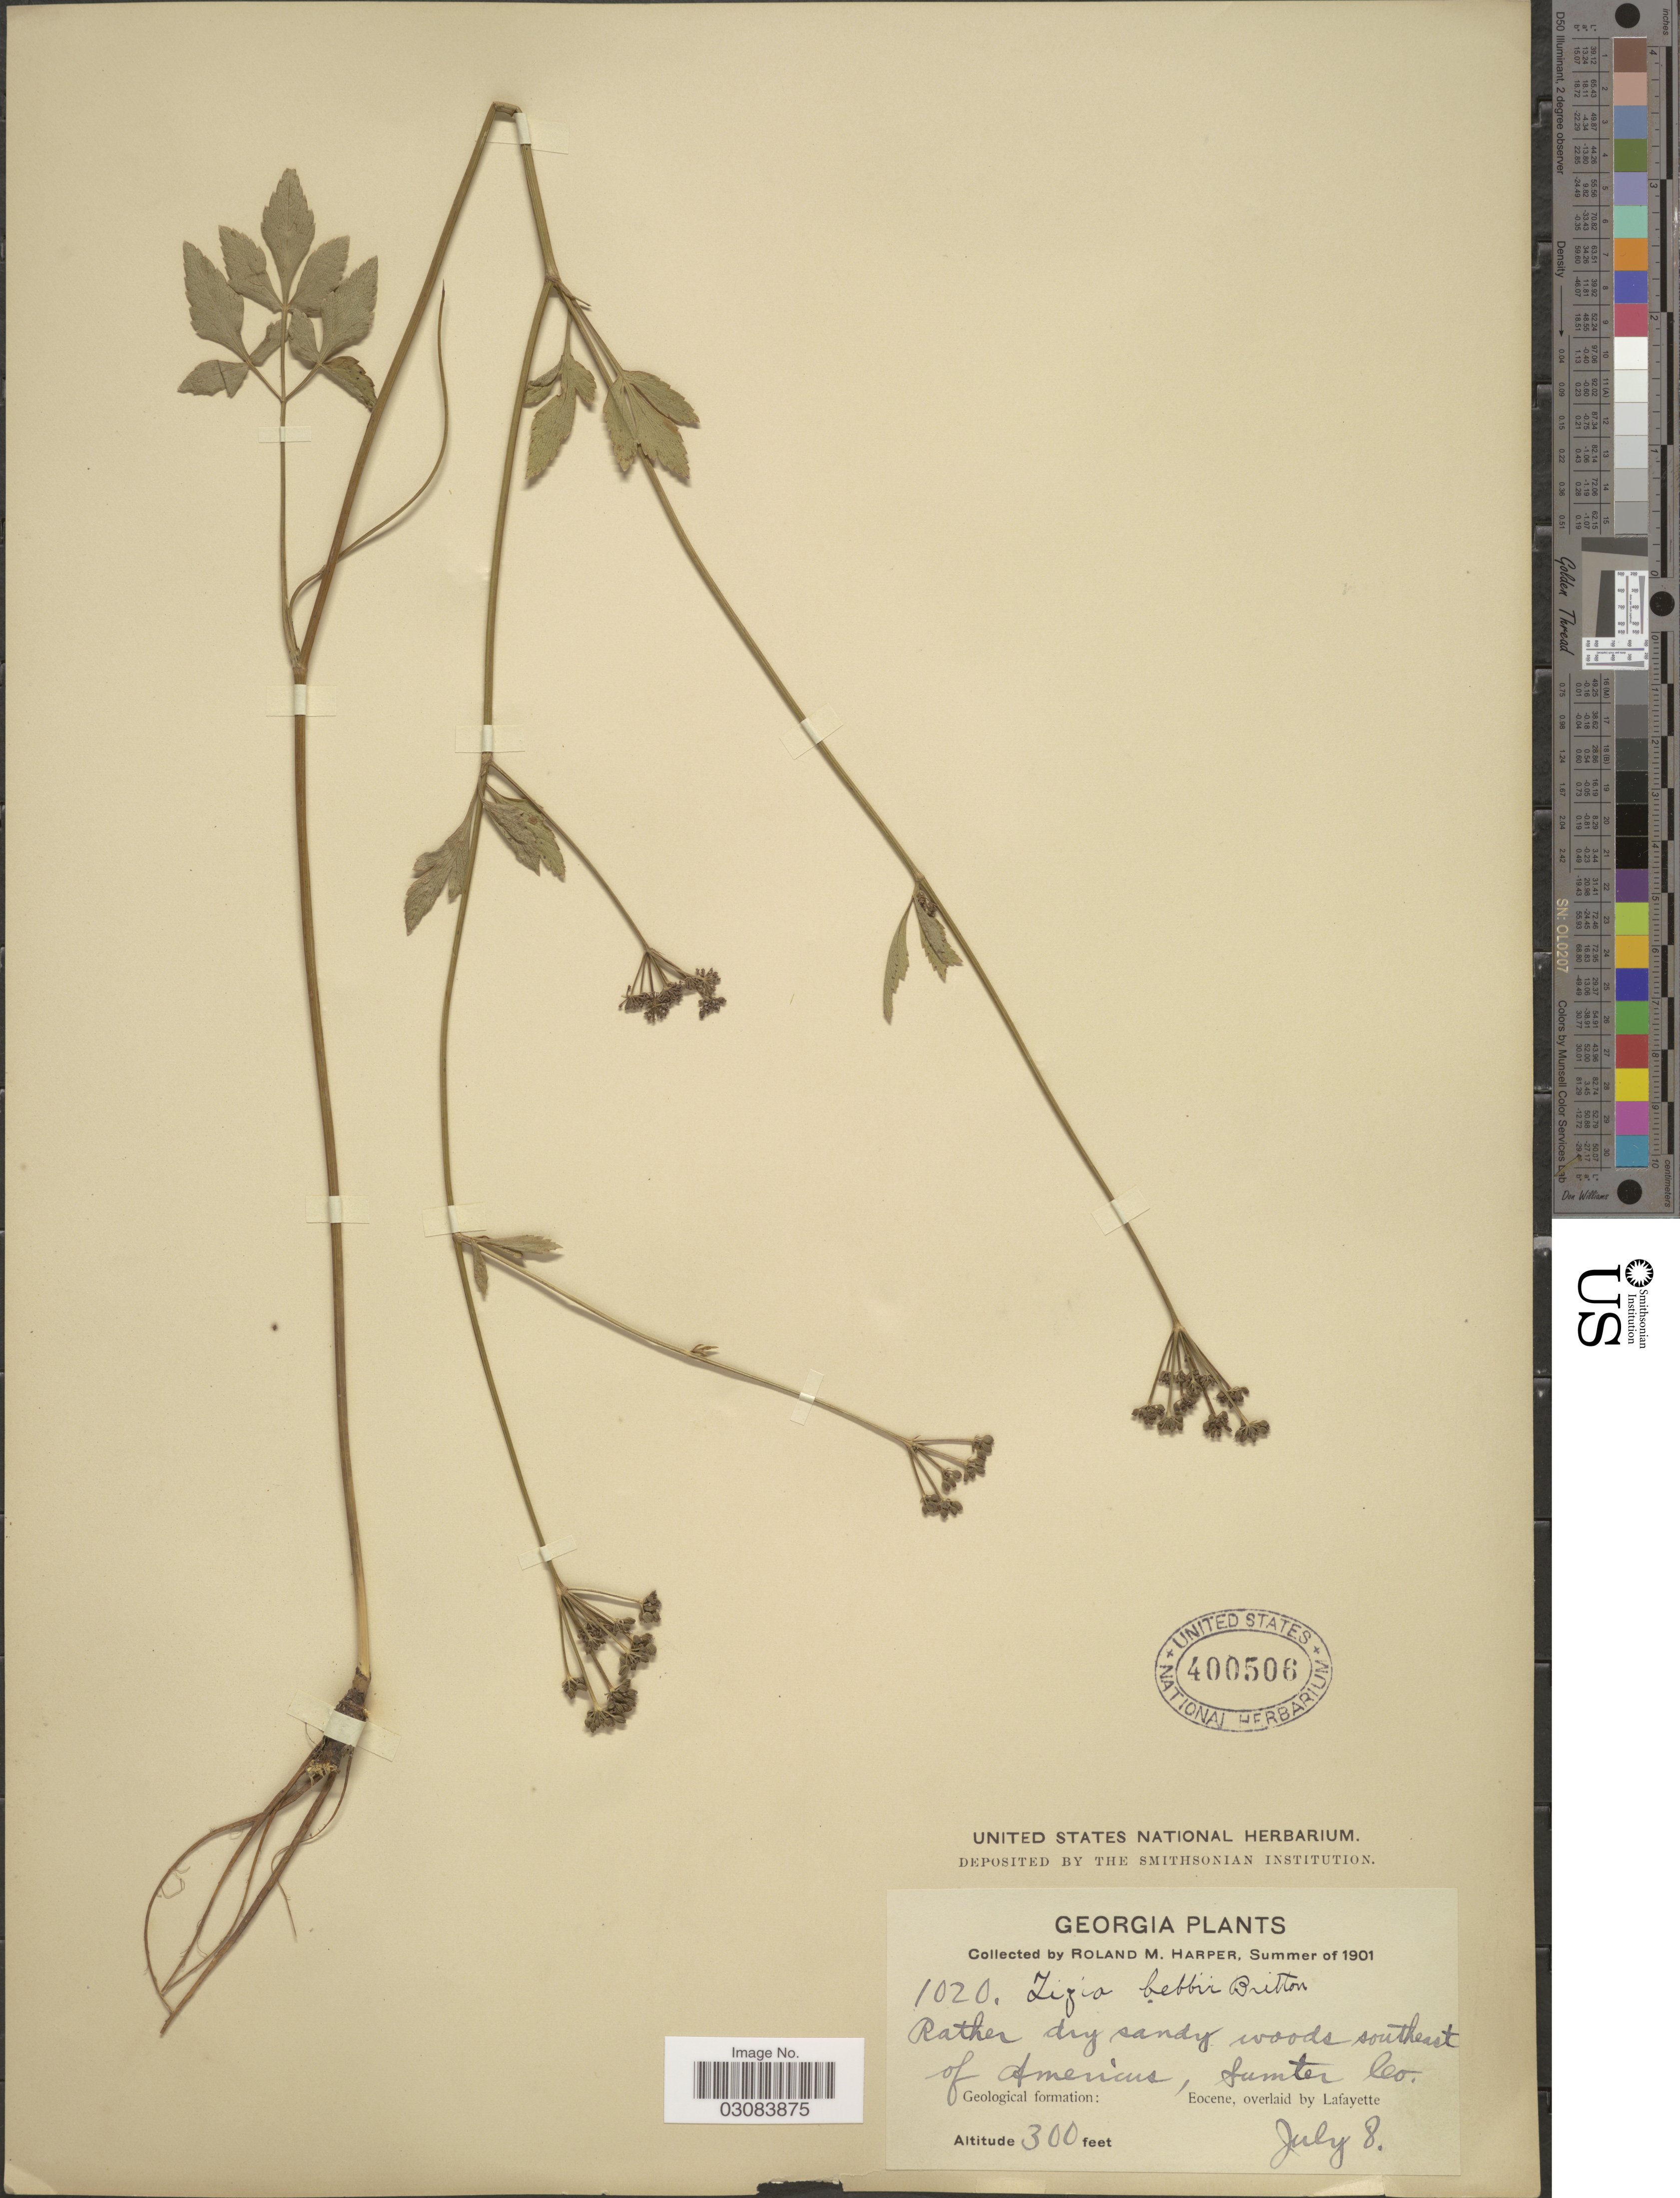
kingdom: Plantae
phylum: Tracheophyta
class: Magnoliopsida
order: Apiales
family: Apiaceae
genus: Zizia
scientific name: Zizia aptera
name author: (A. Gray) Fernald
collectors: R. M. Harper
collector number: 1020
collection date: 1901-07-08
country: United States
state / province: Georgia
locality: Rather dry sandy woods southeast of Americus, Sumter Co.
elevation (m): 91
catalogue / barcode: US 400506